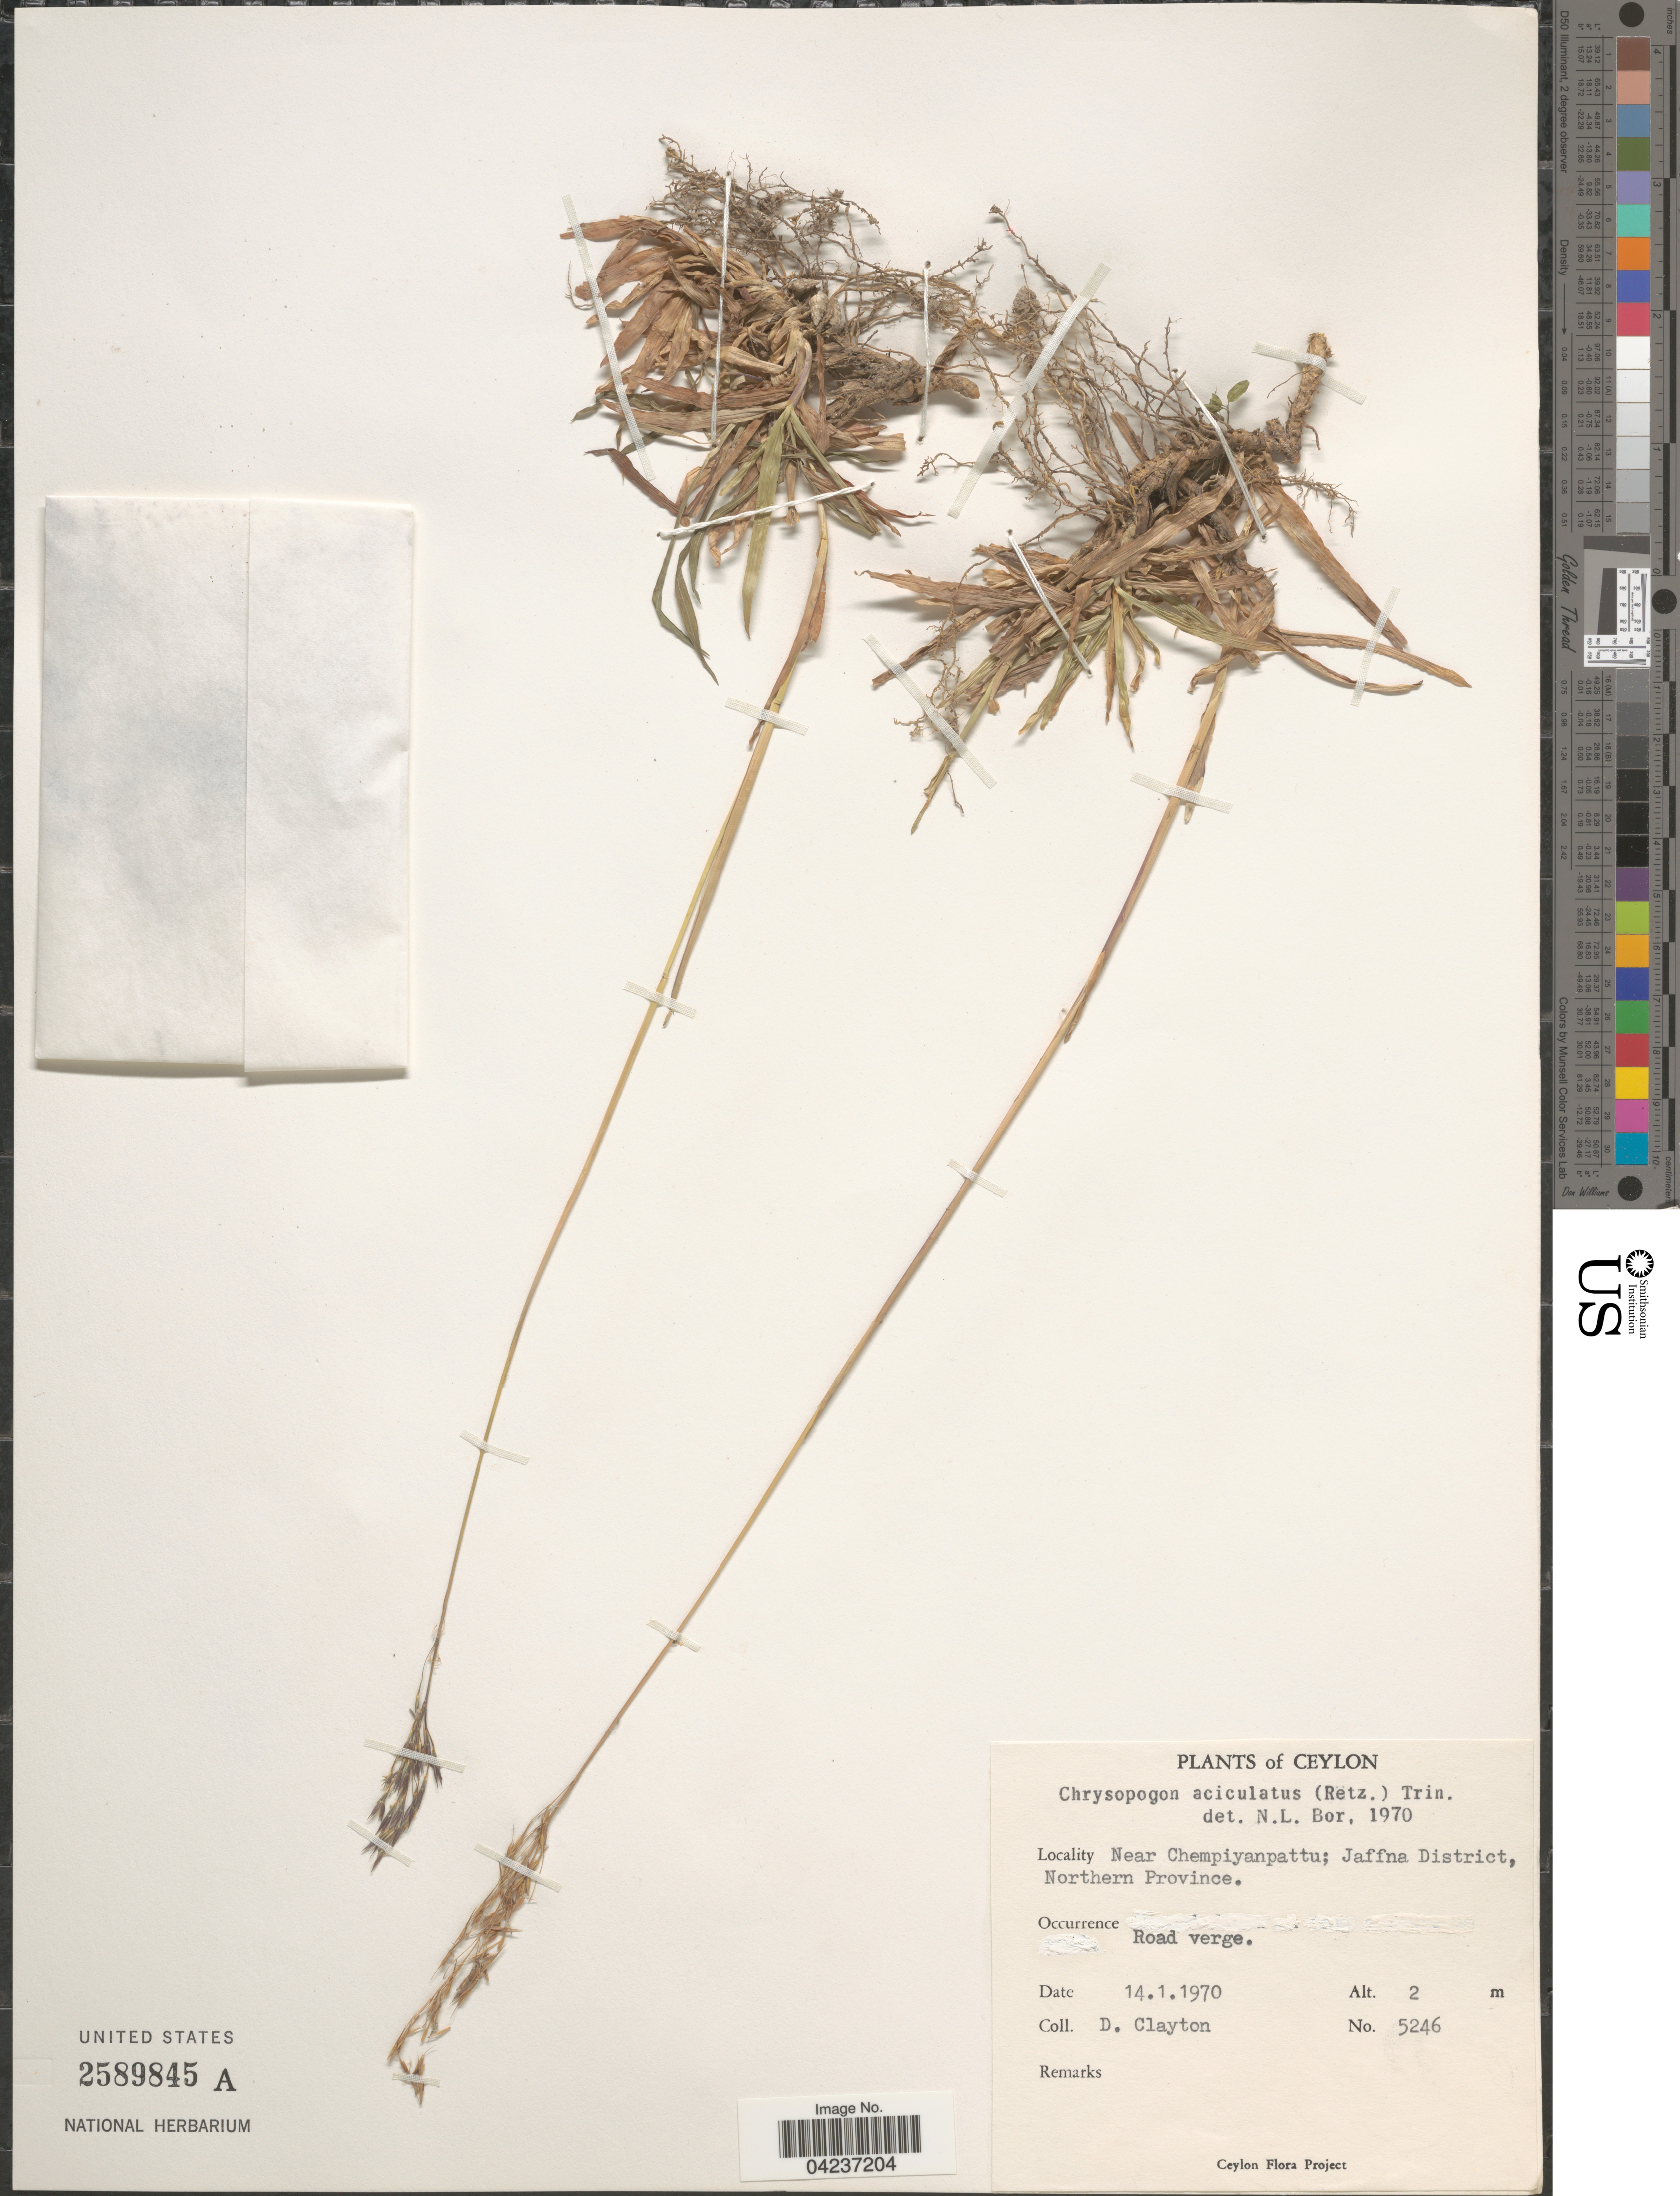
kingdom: Plantae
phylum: Tracheophyta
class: Liliopsida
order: Poales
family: Poaceae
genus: Chrysopogon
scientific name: Chrysopogon aciculatus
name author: (Retz.) Trin.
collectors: D. Clayton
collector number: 5246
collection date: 1970-01-14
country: Sri Lanka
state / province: Northern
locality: Ceylon. Near Chempiyanpattu; Jaffna District. Road verge.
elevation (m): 2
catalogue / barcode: US 2589845A